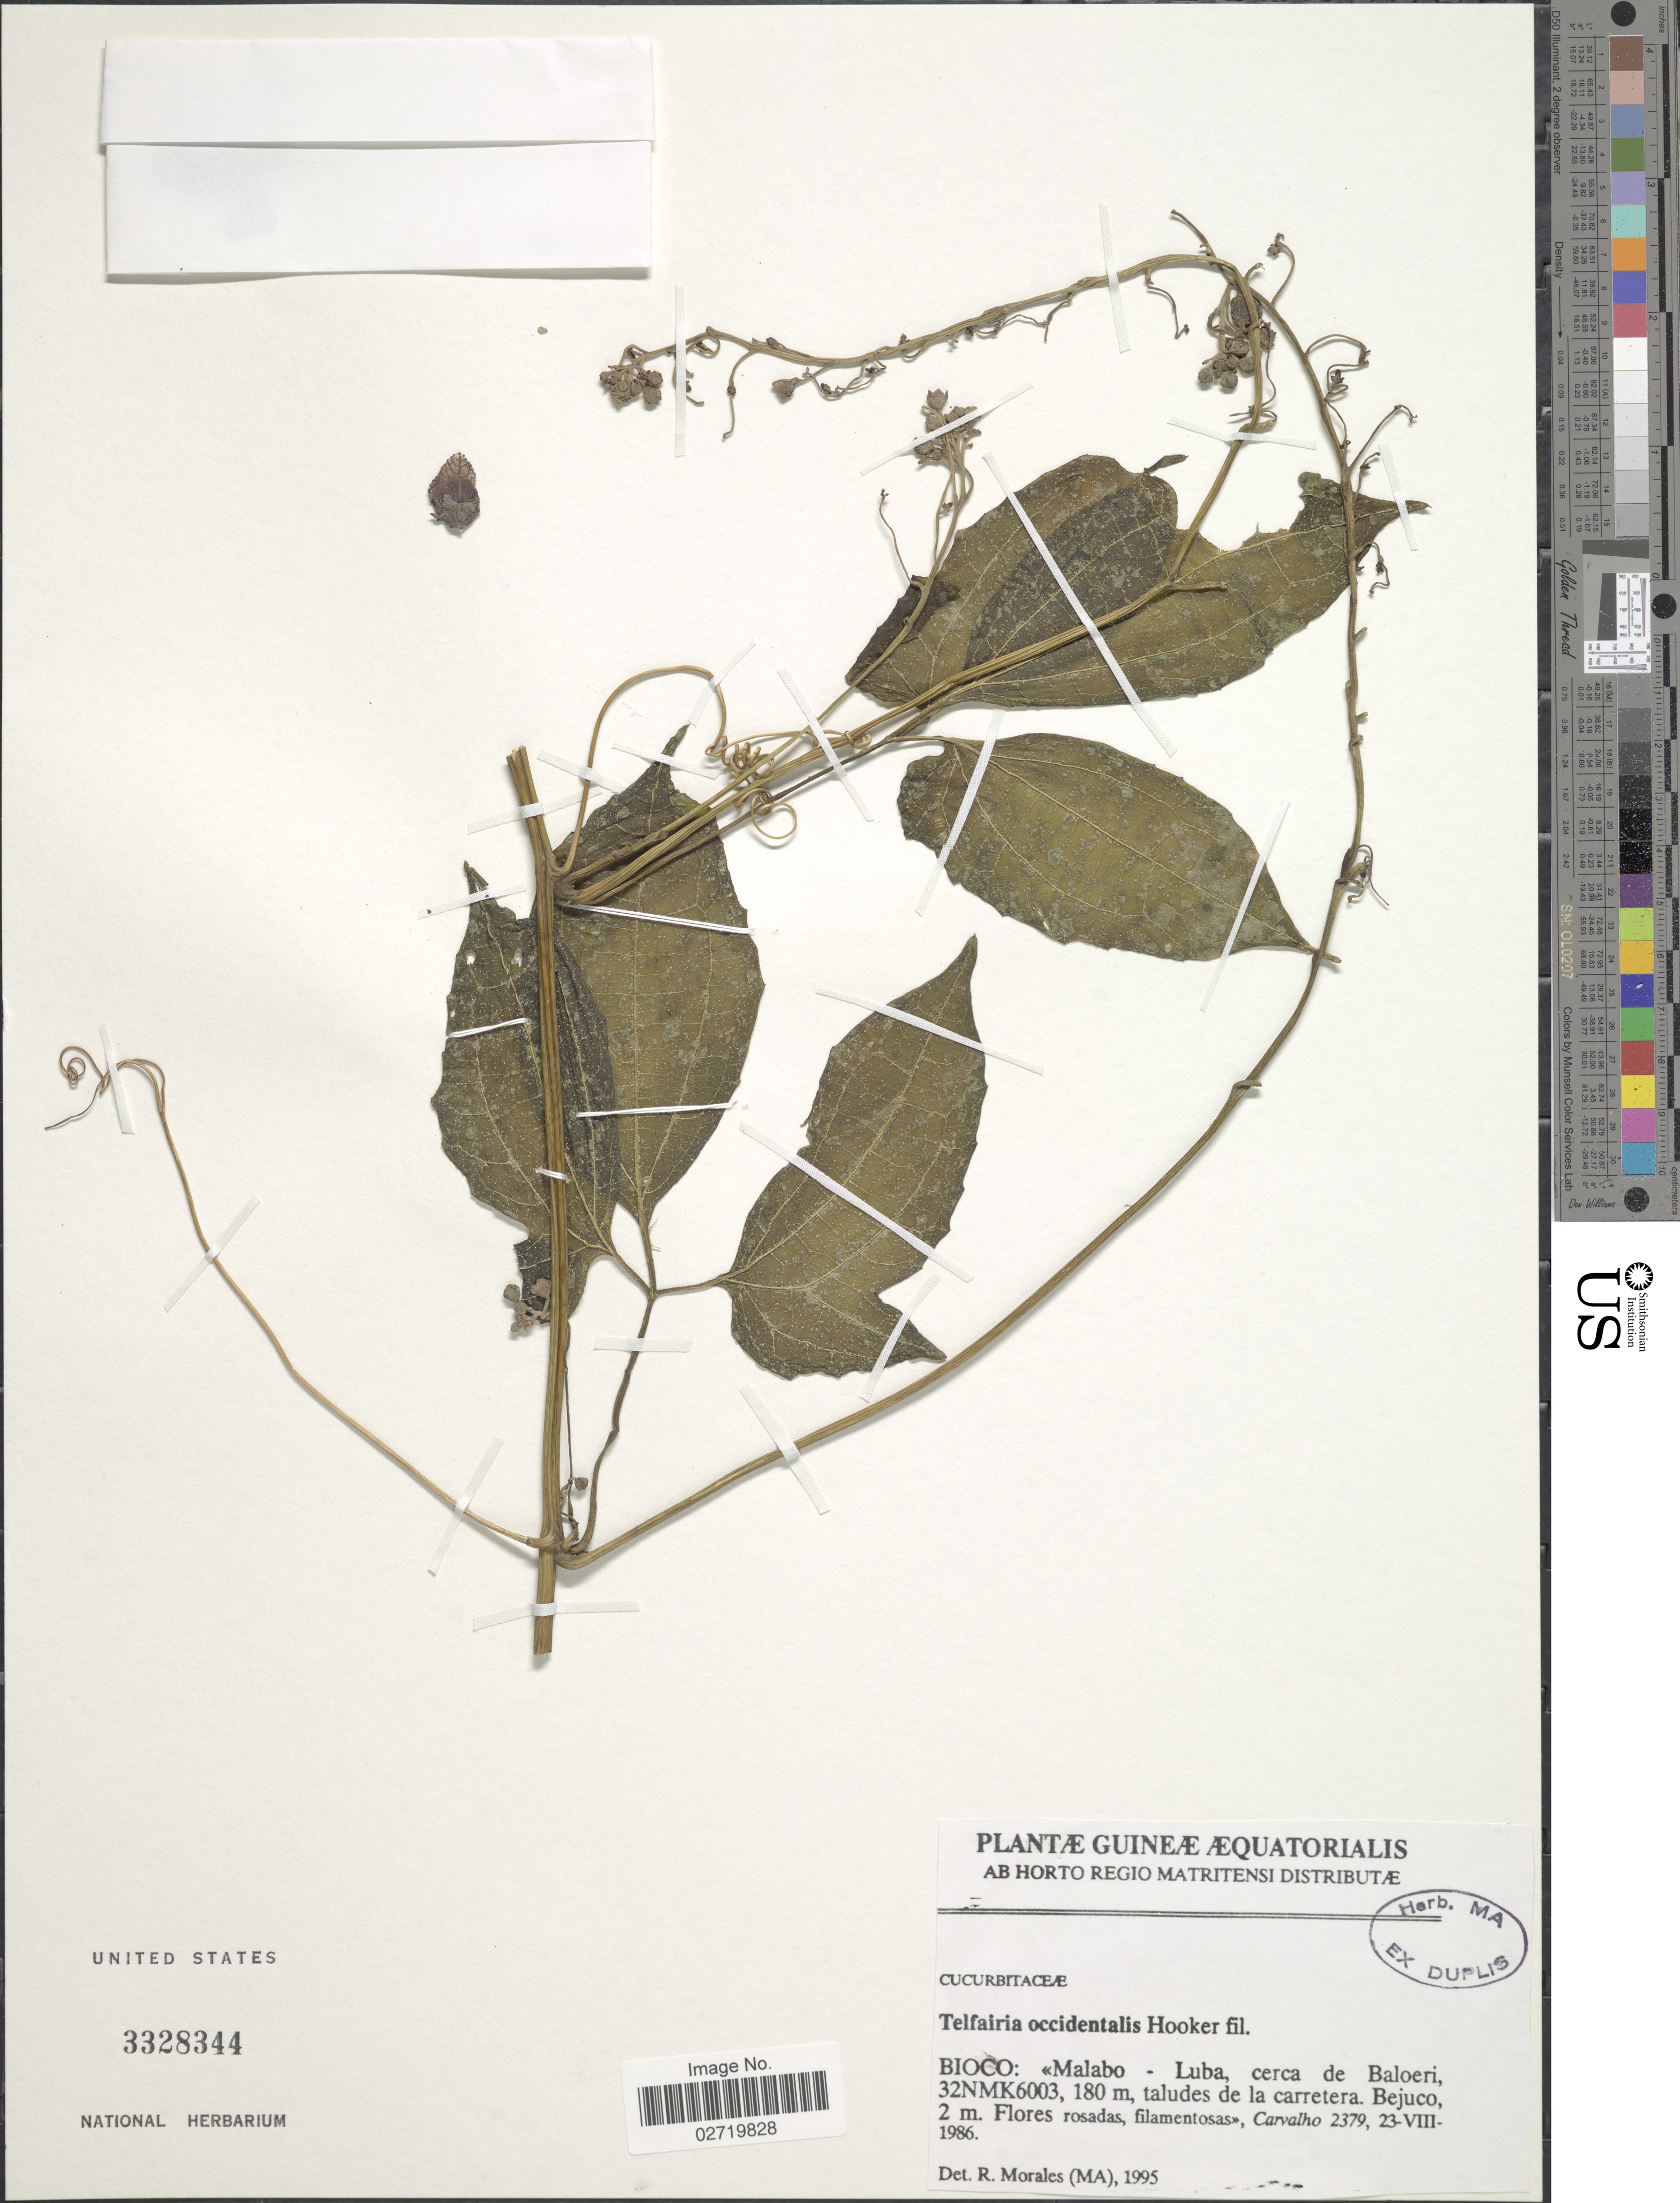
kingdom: Plantae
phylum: Tracheophyta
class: Magnoliopsida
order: Cucurbitales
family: Cucurbitaceae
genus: Telfairia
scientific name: Telfairia occidentalis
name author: Hook. f.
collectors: Carvalho, --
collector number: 2379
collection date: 1986-08-23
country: Equatorial Guinea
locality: Guineae Aequatorialis. Bioco: <<Malabo - Luba, cerca de Baloeri, 32NMK6003.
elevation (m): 180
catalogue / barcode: US 3328344